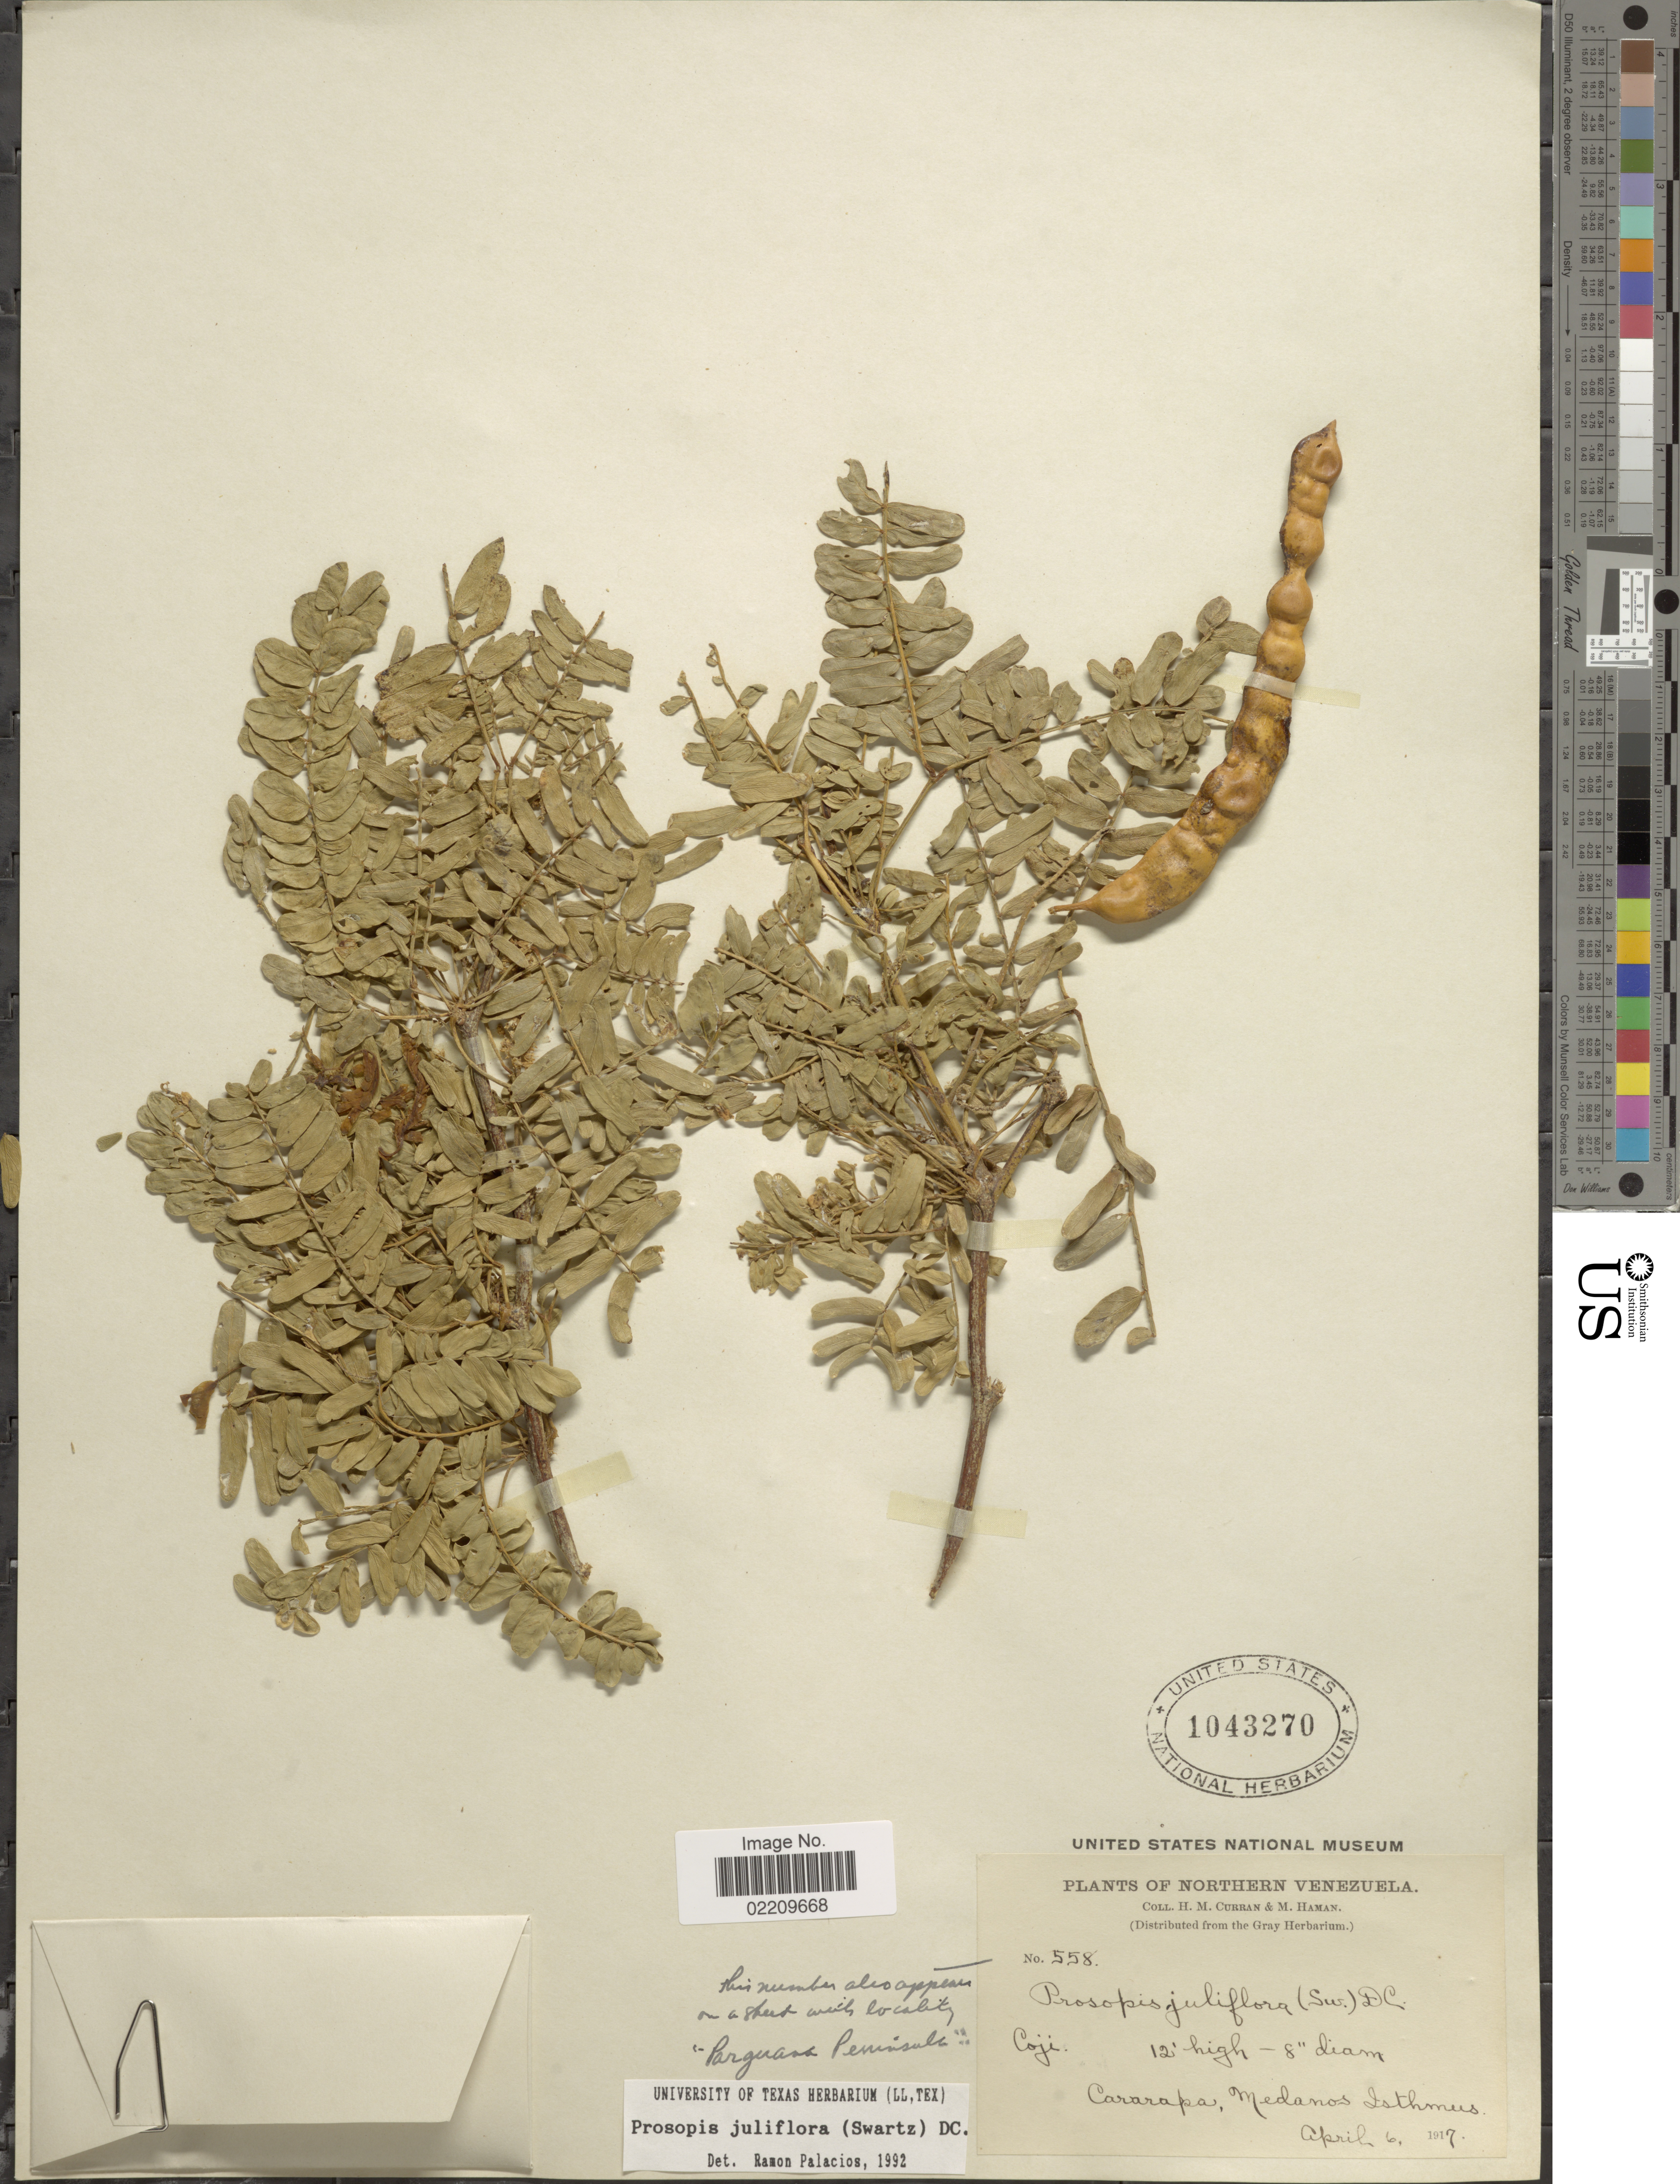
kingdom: Plantae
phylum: Tracheophyta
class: Magnoliopsida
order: Fabales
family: Fabaceae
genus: Neltuma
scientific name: Neltuma juliflora var. juliflora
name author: (Sw.) Raf.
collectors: H. M. Curran & M. Haman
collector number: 558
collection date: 1917-04-06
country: Venezuela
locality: Northern Venezuela. Coje. Cararapa, Medanos Isthmus.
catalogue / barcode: US 1043270